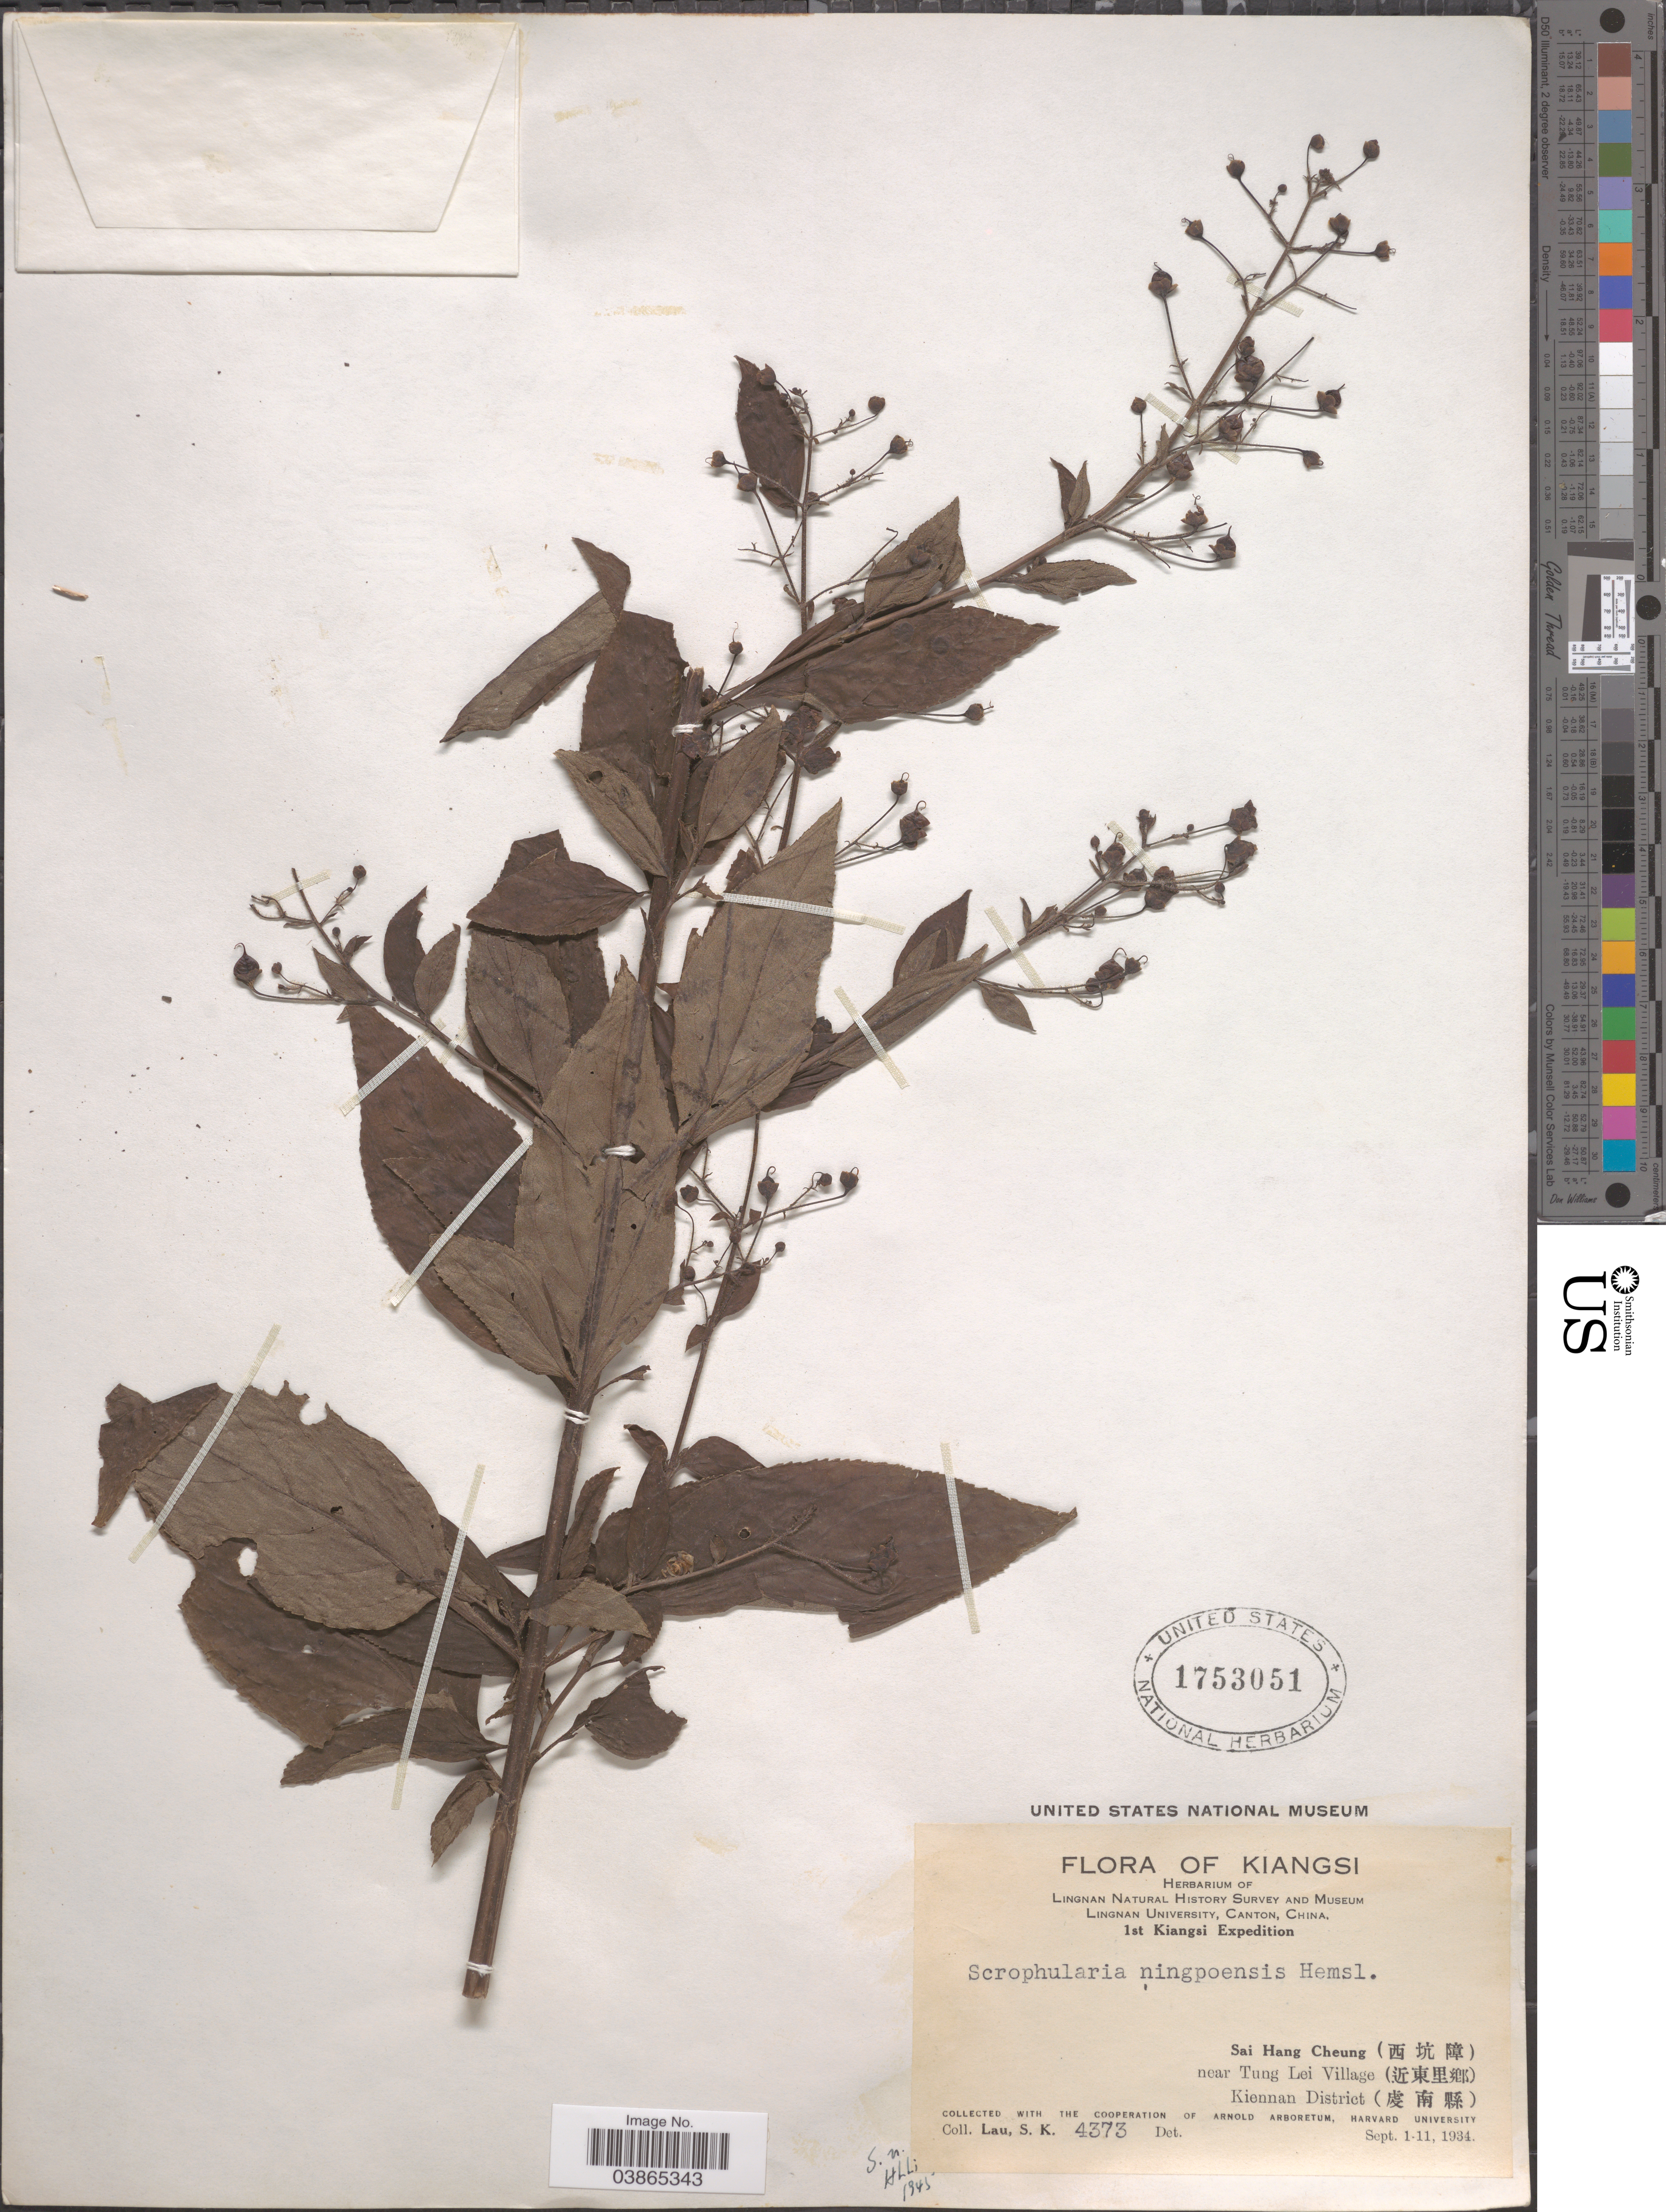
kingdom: Plantae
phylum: Tracheophyta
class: Magnoliopsida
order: Lamiales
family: Scrophulariaceae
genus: Scrophularia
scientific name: Scrophularia ningpoensis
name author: Hemsl.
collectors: S. K. Lau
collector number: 4373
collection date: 1934-09-01/1934-09-11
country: China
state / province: Jiangxi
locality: Kiangsi. Sai Hang Cheung (X) near Tung Lei Village (X) Kiennan District (X).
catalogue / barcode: US 1753051